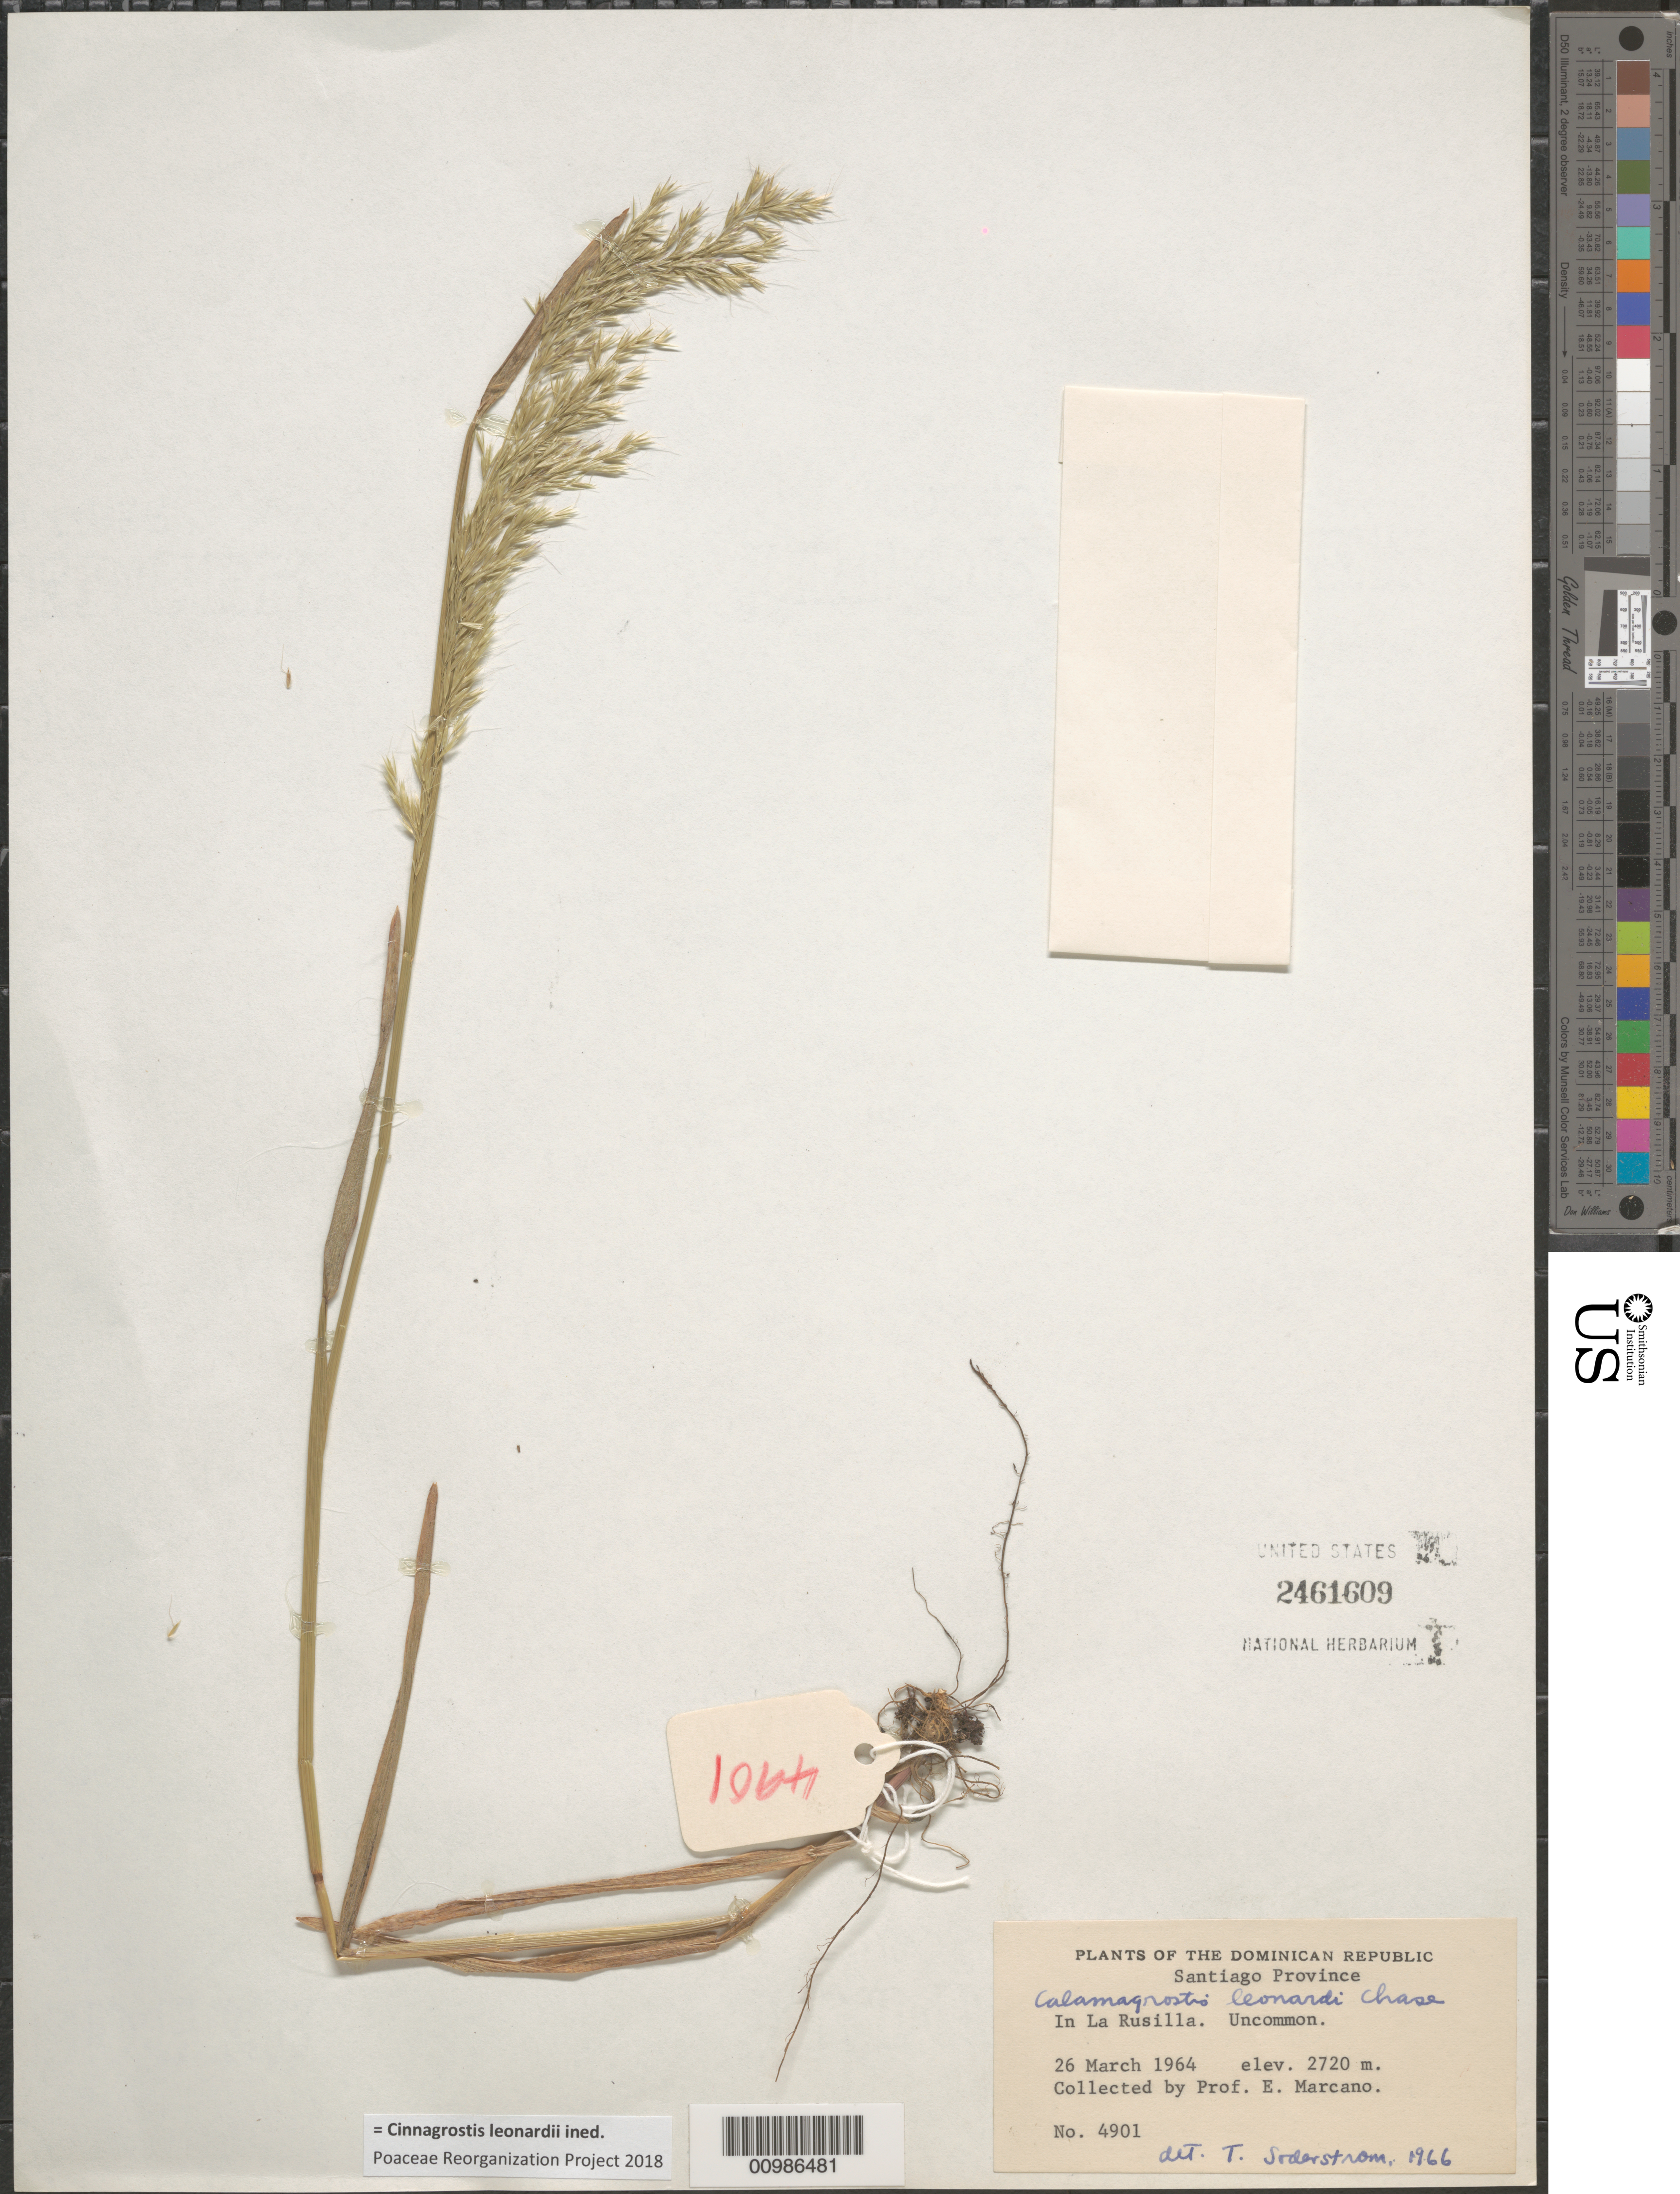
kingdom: Plantae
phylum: Tracheophyta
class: Liliopsida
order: Poales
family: Poaceae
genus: Cinnagrostis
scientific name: Cinnagrostis leonardii ined.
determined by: Poaceae Reorganization Project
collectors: E. J. Marcano F.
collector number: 4901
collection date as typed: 26 Mar 1964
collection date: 1964-03-26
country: Dominican Republic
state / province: Santiago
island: Hispaniola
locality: La Rusilla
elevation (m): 2720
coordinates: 0 N, 0 E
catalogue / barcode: US 2461609